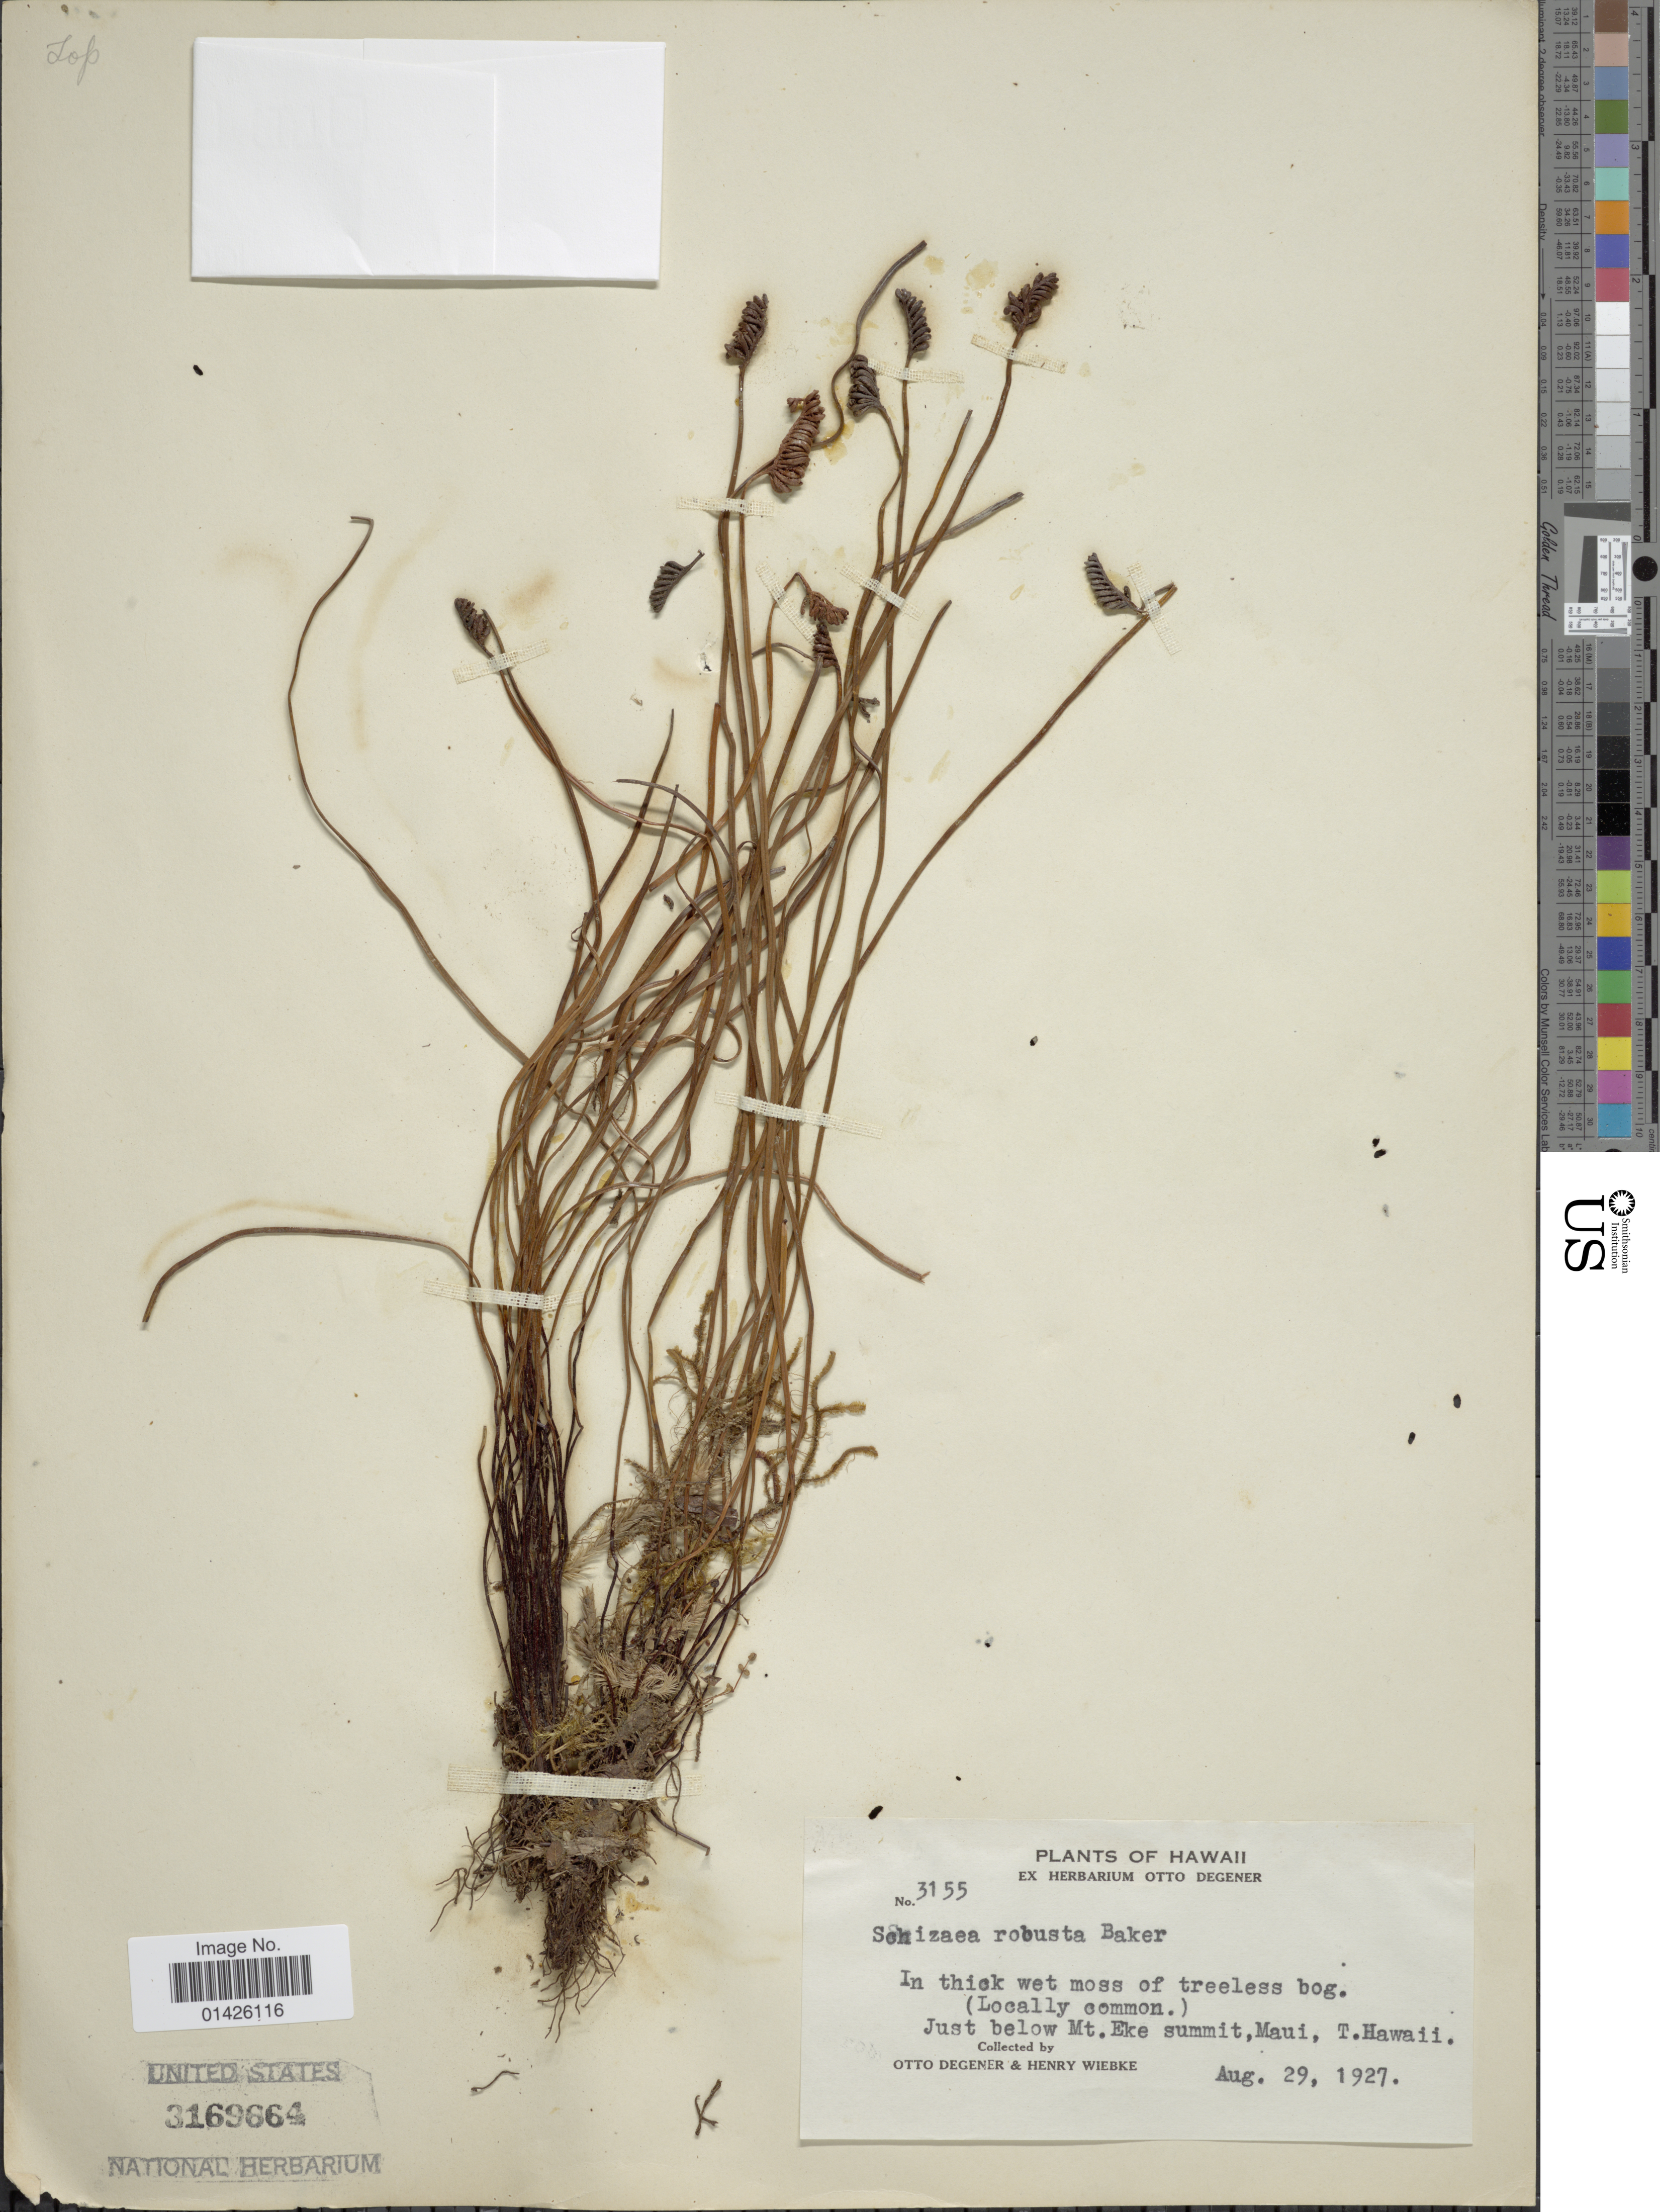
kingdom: Plantae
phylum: Tracheophyta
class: Polypodiopsida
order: Schizaeales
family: Schizaeaceae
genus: Schizaea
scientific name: Schizaea robusta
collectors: O. Degener & H. Wiebke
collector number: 3155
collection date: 1927-08-29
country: United States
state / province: Hawaii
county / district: Maui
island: Maui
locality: Just below Mt Eke summit, Maui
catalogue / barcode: US 3169664